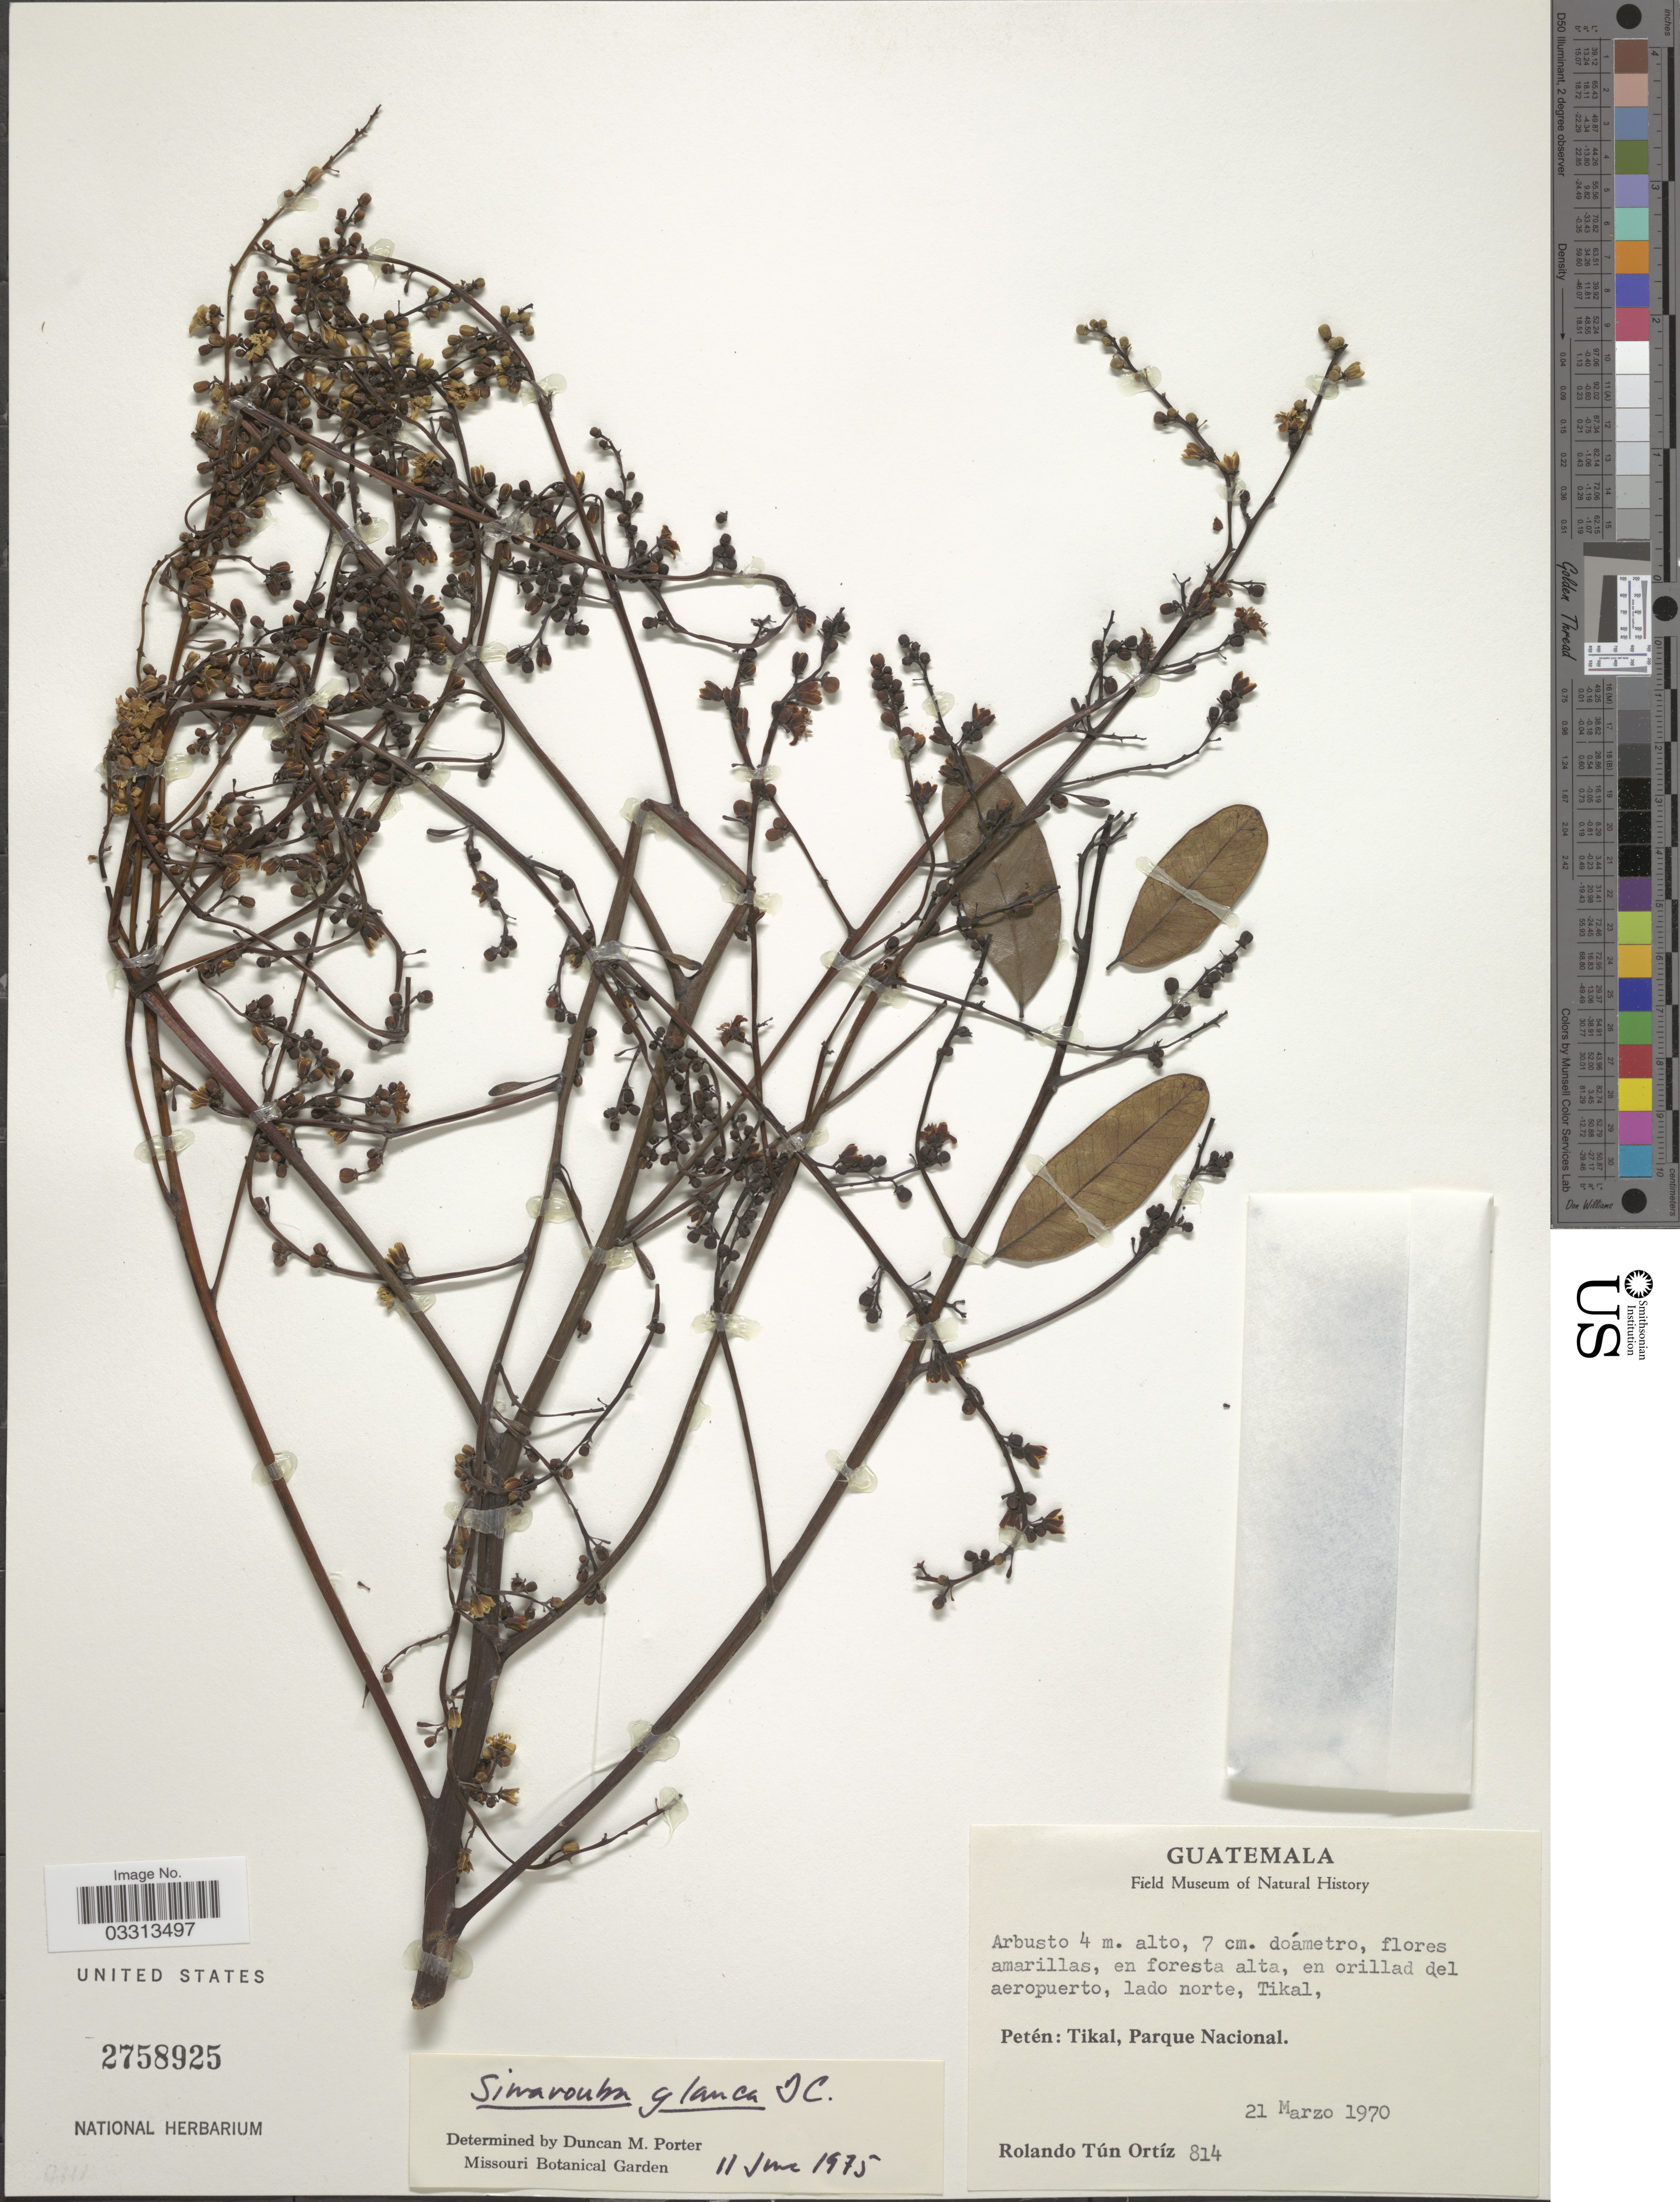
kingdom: Plantae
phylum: Tracheophyta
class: Magnoliopsida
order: Sapindales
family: Simaroubaceae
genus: Simarouba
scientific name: Simarouba glauca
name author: DC.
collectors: R. T. Ortíz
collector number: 814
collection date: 1970-03-21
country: Guatemala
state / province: El Petén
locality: Tikal, Petén: Tikal, Parque Nacional.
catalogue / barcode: US 2758925